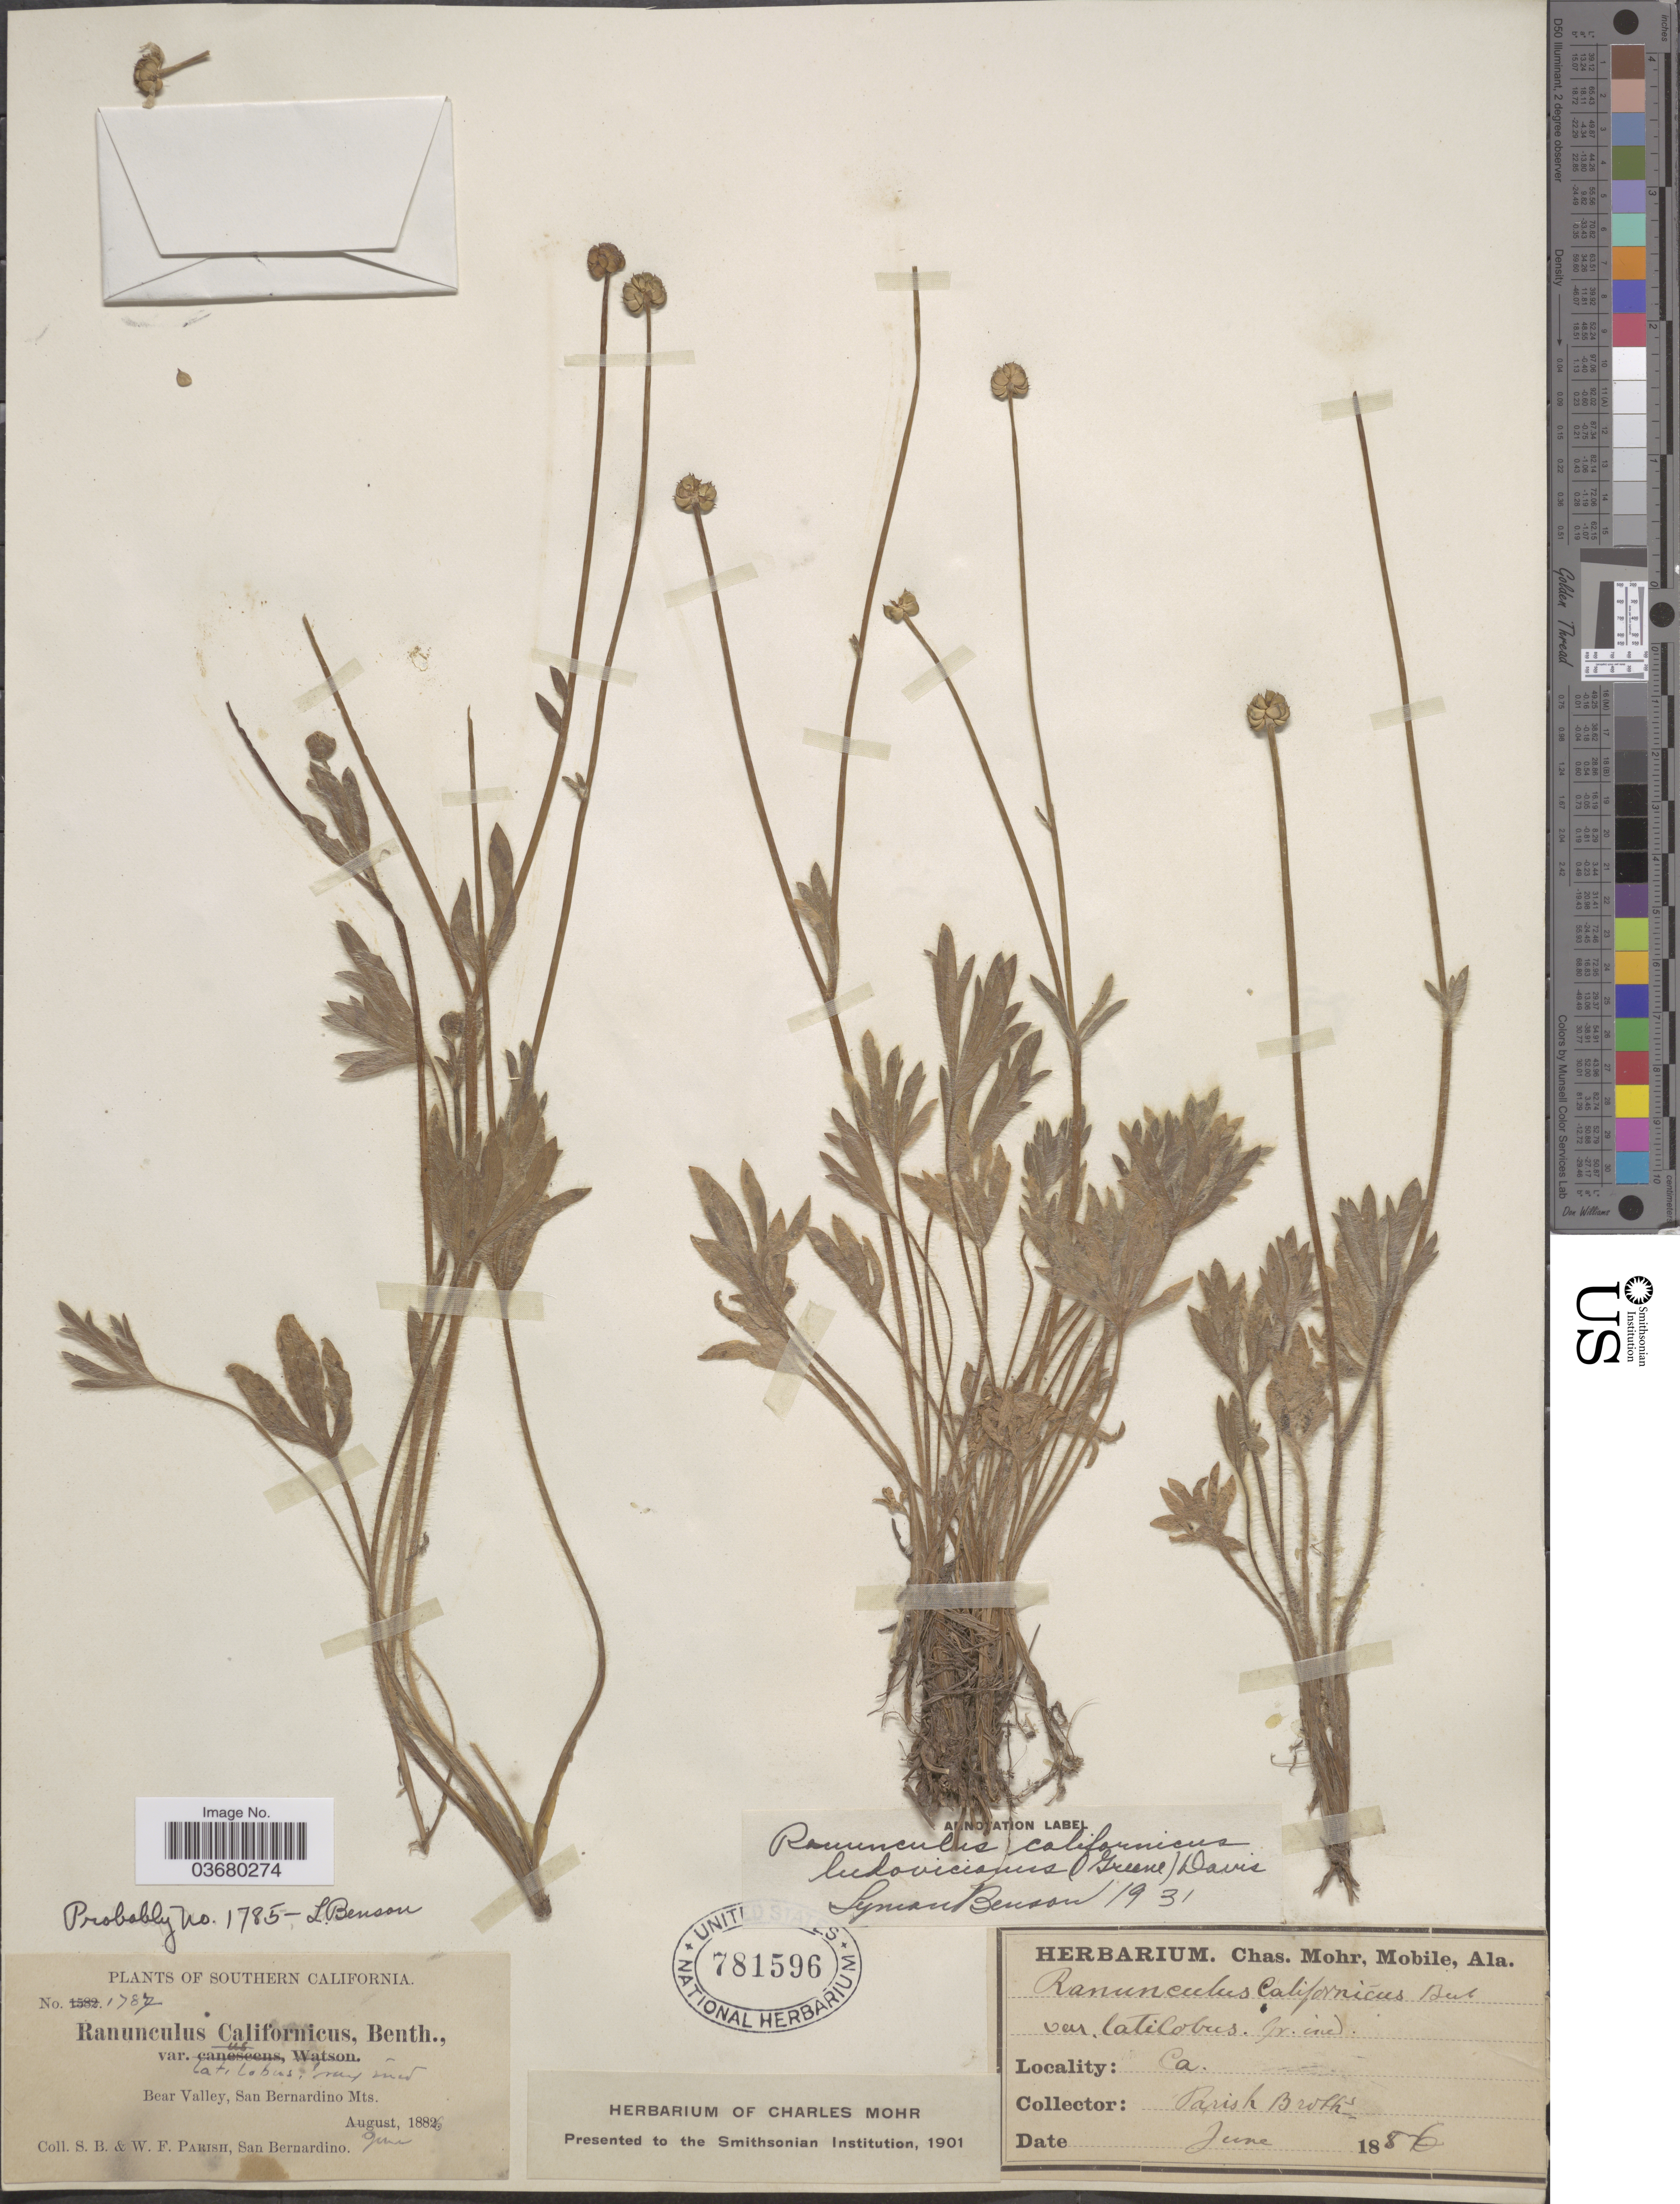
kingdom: Plantae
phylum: Tracheophyta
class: Magnoliopsida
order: Ranunculales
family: Ranunculaceae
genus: Ranunculus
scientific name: Ranunculus canus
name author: Benth.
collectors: S. B. Parish & W. F. Parish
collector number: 1787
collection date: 1886-06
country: United States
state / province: California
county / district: San Bernardino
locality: Southern California. Bear Valley, San Bernardino Mts.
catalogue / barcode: US 781596